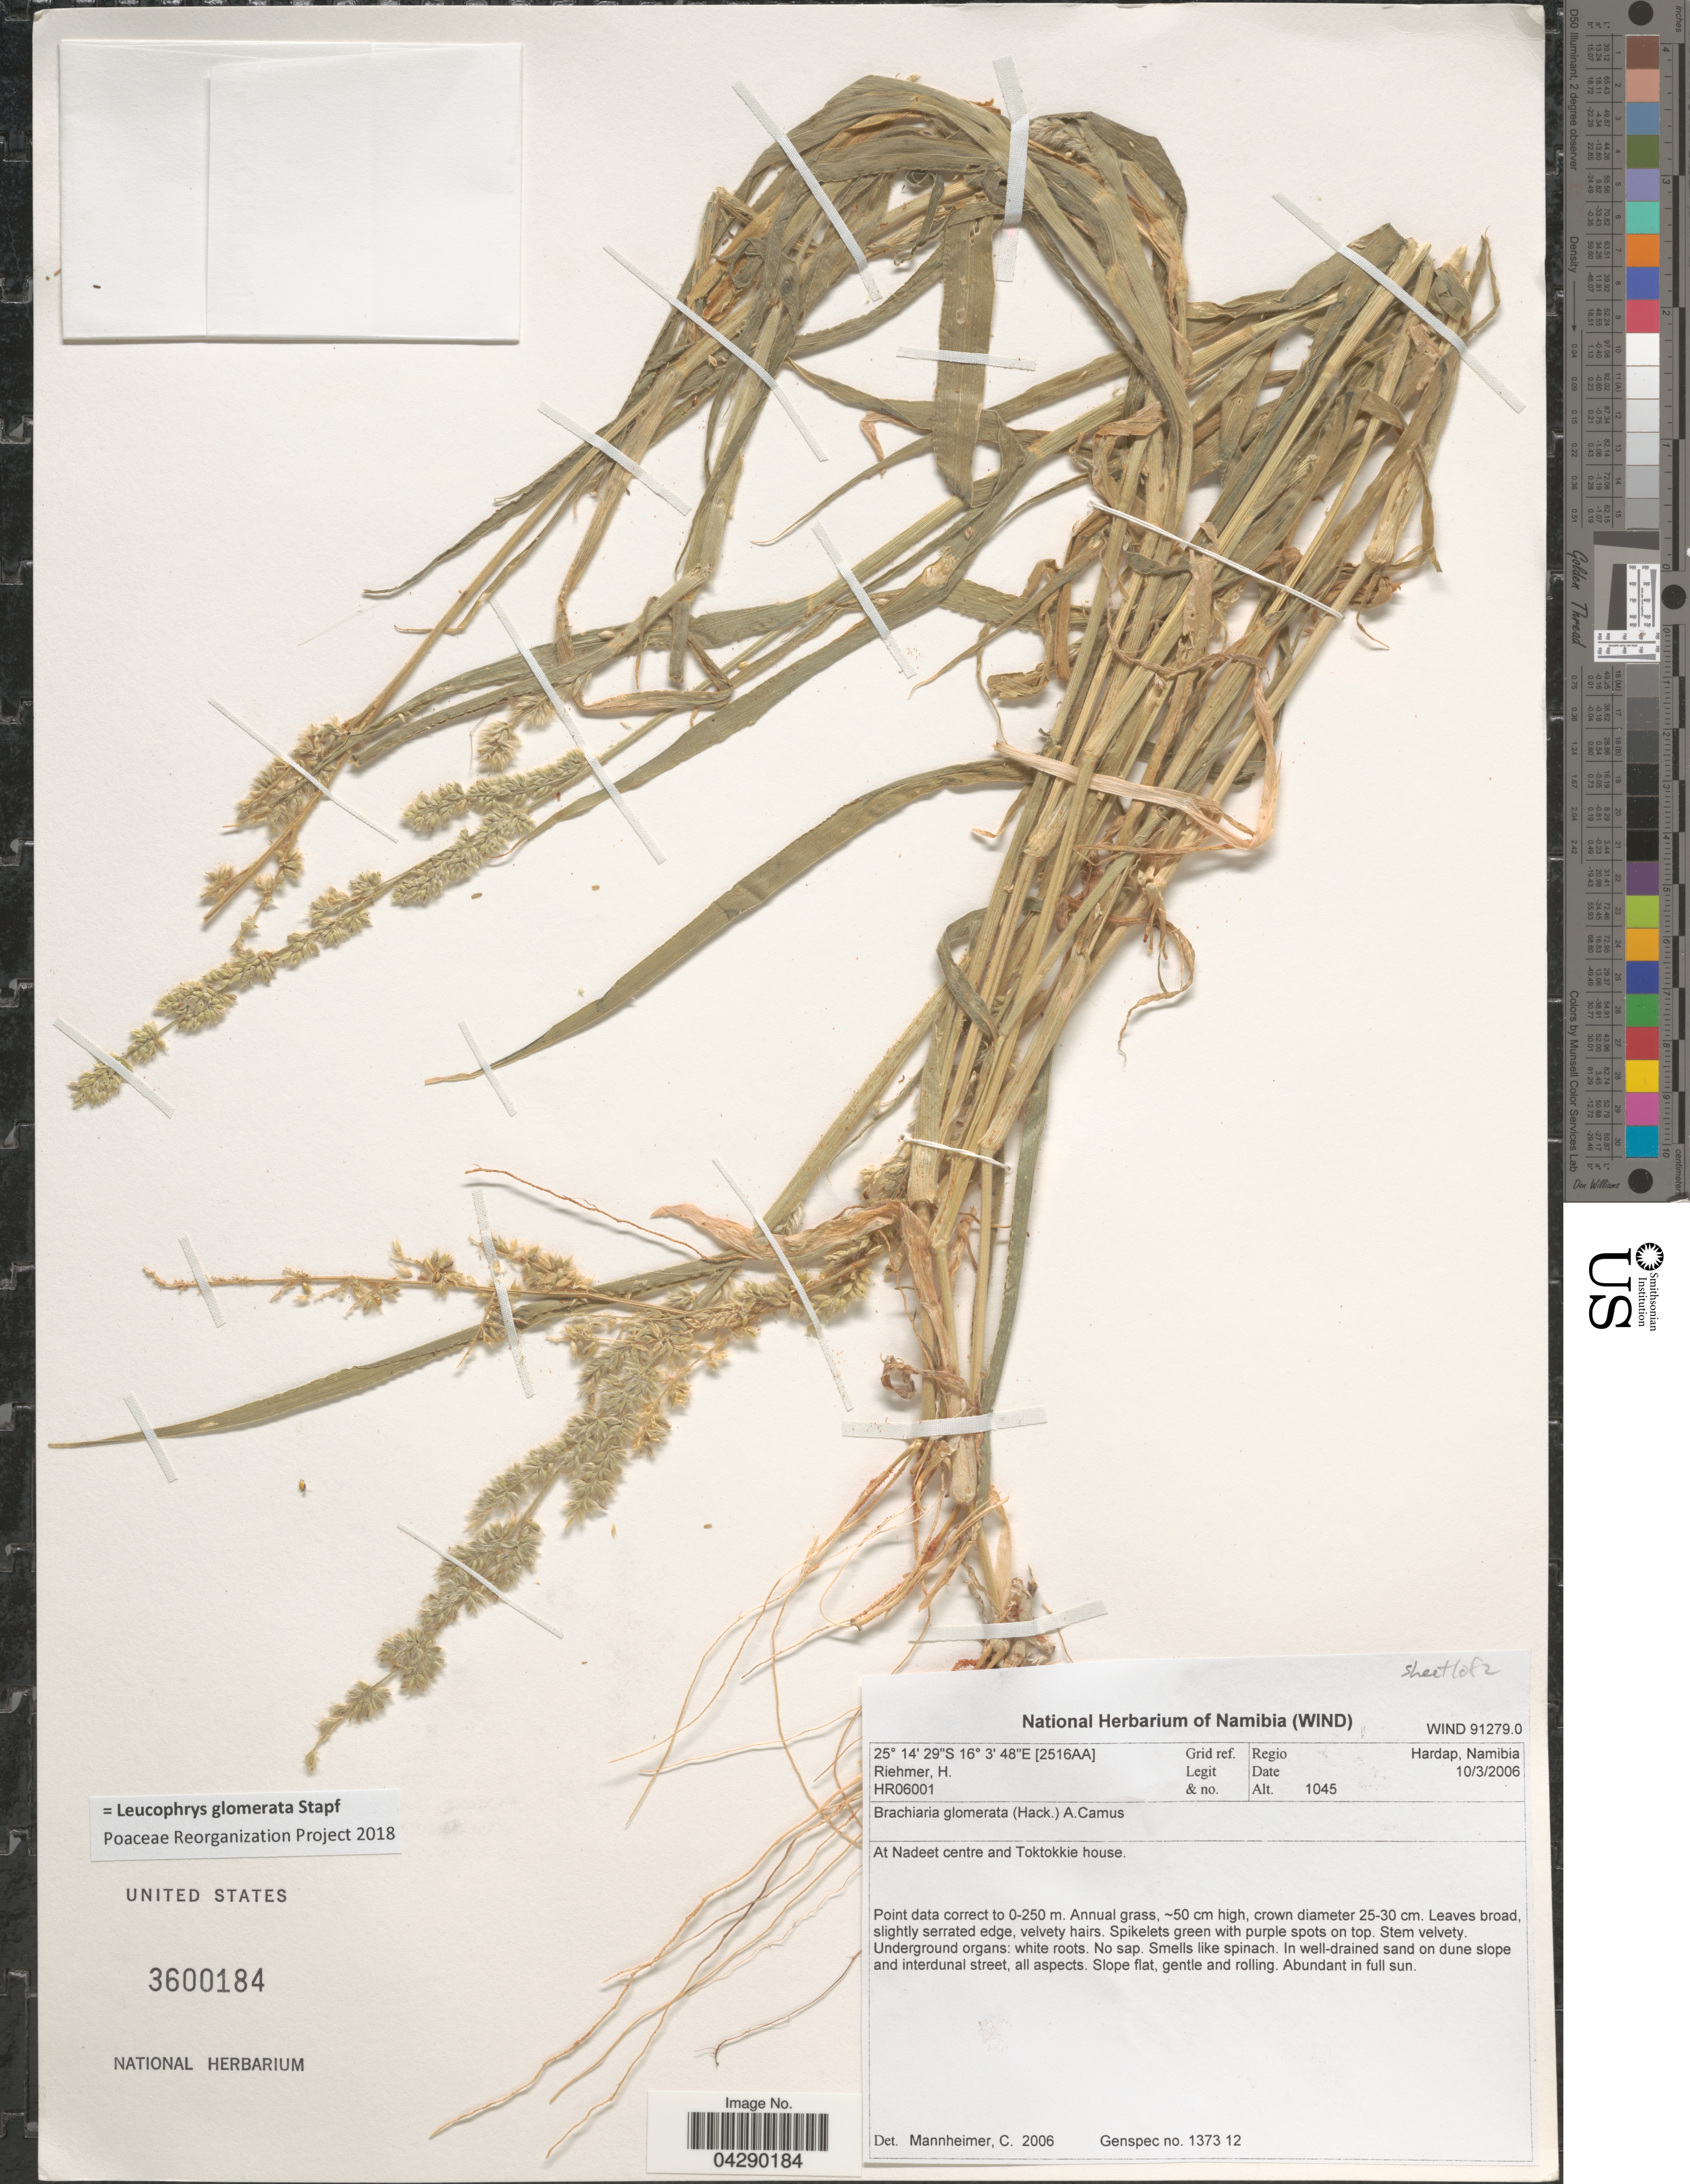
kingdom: Plantae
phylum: Tracheophyta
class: Liliopsida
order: Poales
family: Poaceae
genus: Leucophrys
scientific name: Leucophrys glomerata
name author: Stapf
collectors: H. Riehmer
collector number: HR06001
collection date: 2006-03-10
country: Namibia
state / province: Hardap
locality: [2516AA] Grid ref. Regio Hardap, Namibia. At Nadeet centre and Toktokkie house.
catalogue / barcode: US 3600184